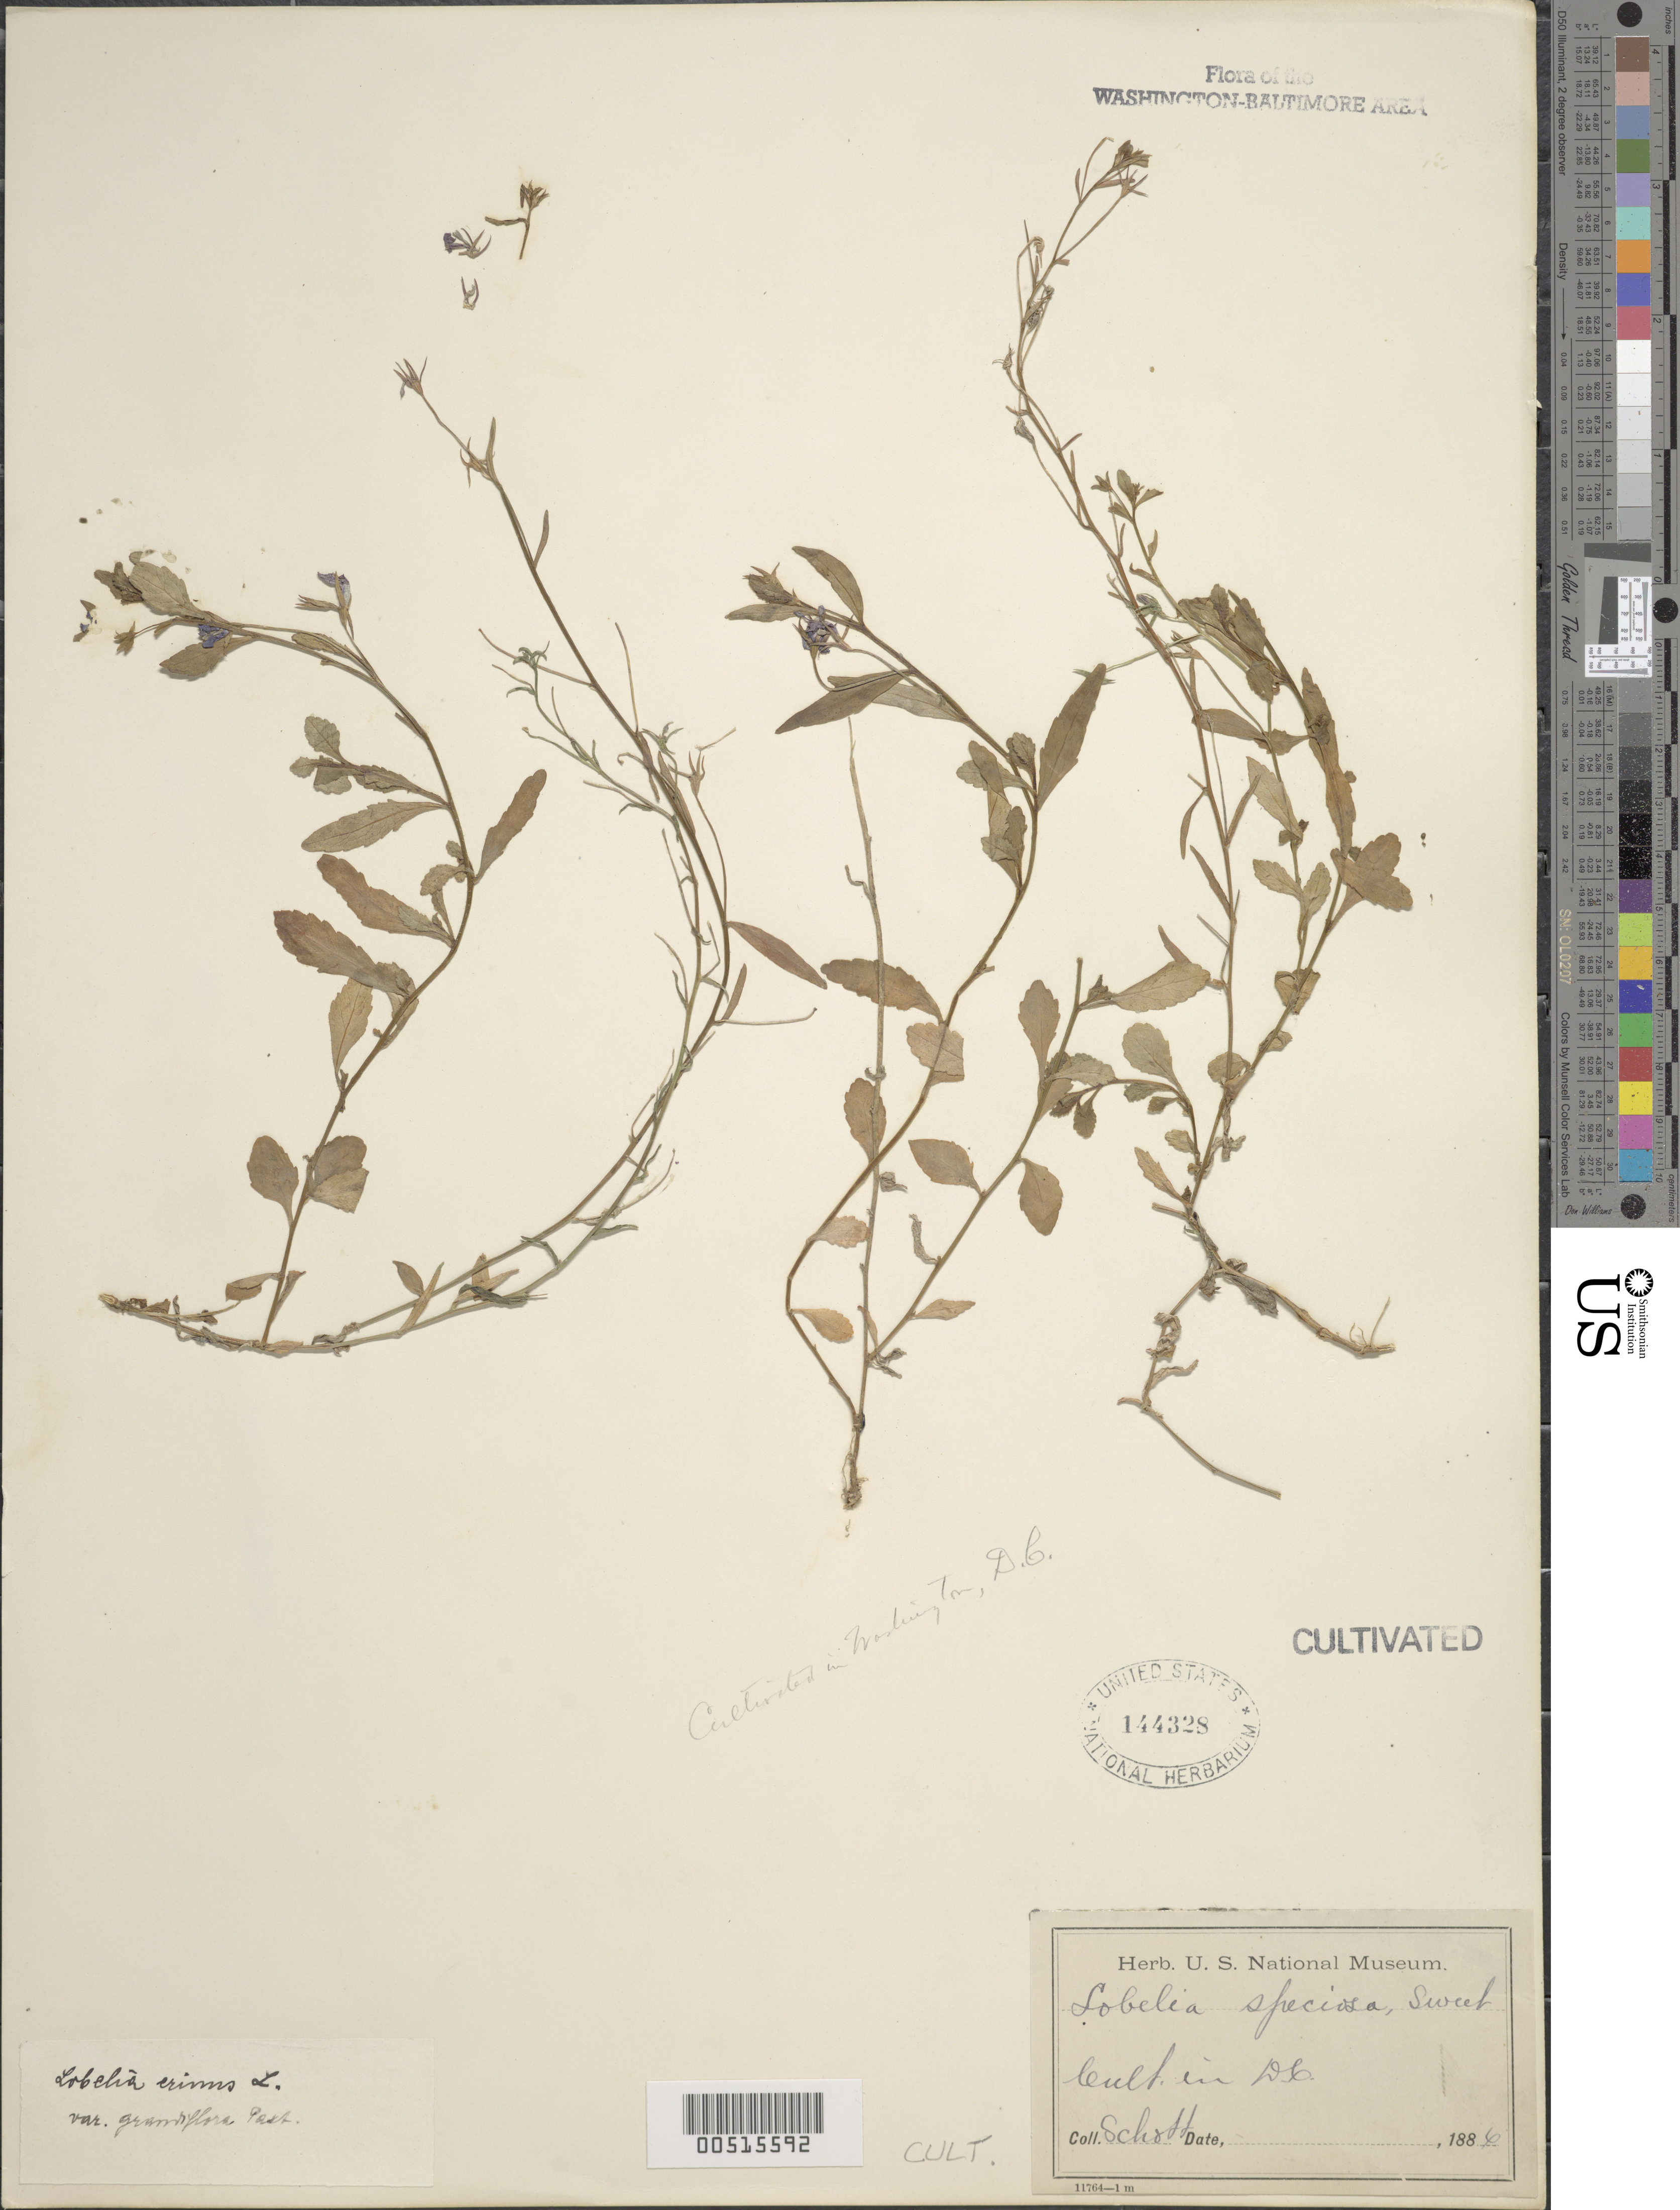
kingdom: Plantae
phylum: Tracheophyta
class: Magnoliopsida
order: Asterales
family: Campanulaceae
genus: Lobelia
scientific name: Lobelia erinus var. grandiflora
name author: Paxton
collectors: A. L. Schott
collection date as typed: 1886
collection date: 1886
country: United States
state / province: District of Columbia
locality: Washington Area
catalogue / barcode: US 144328